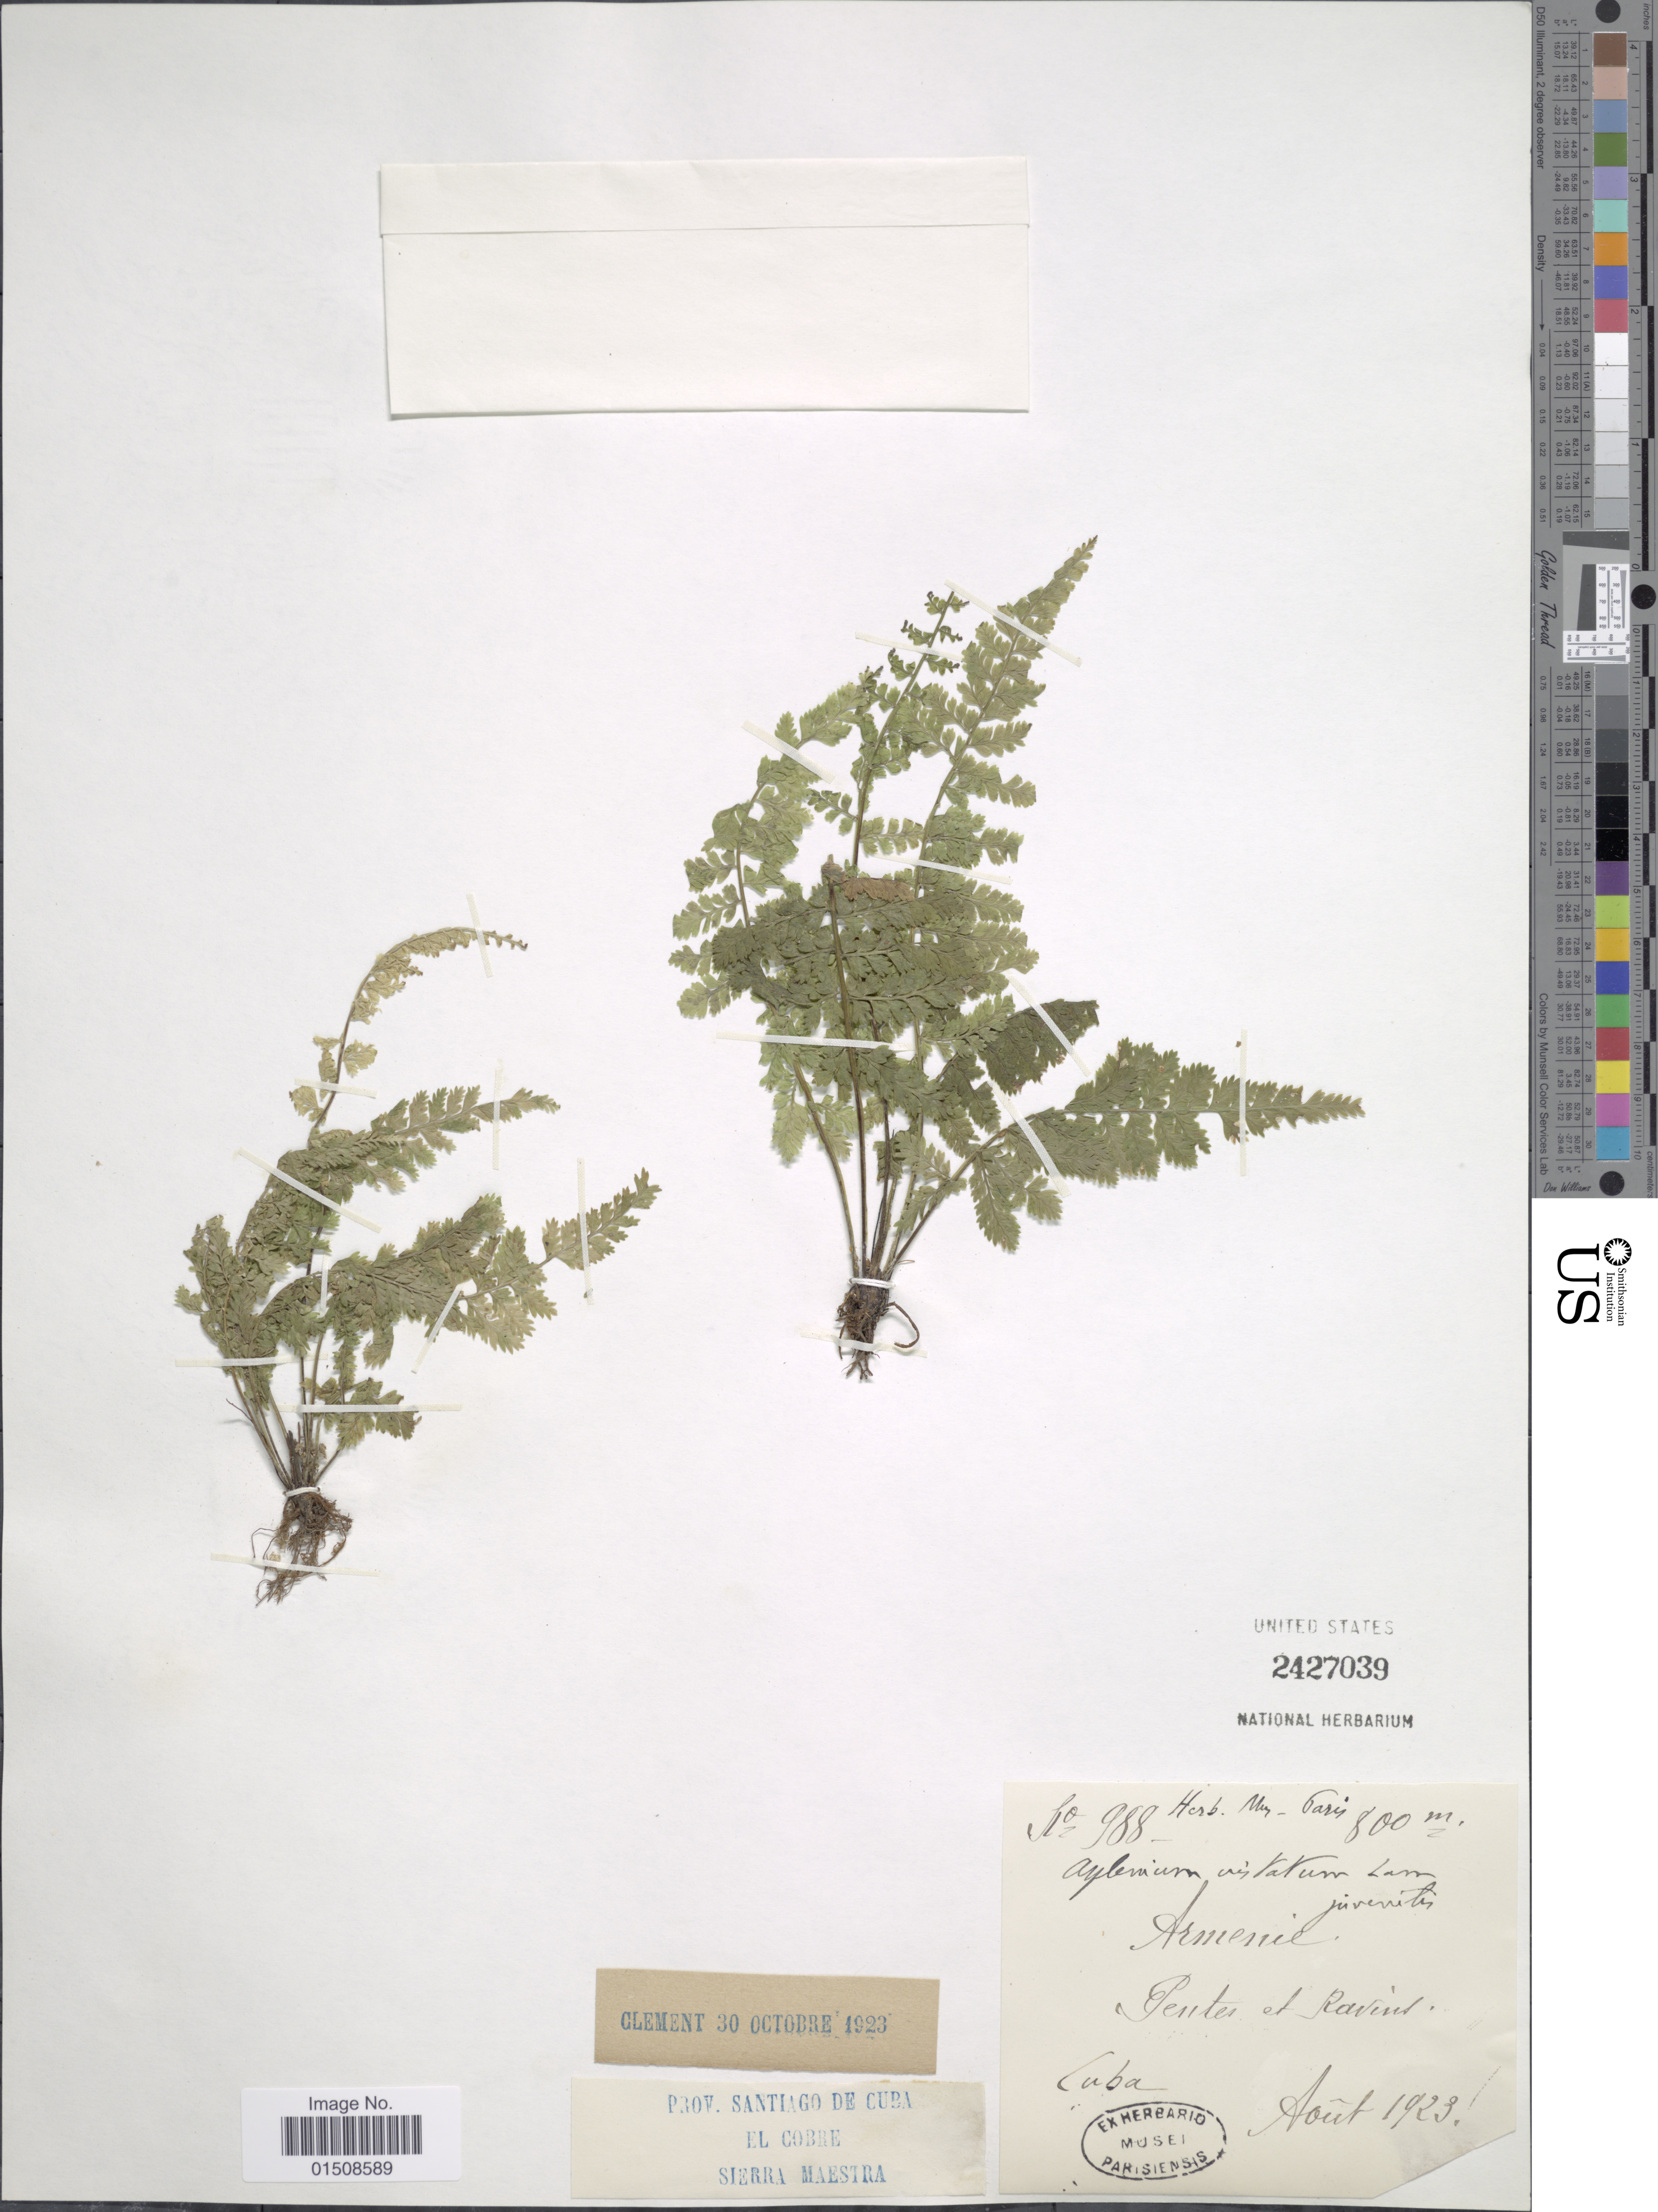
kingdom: Plantae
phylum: Tracheophyta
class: Polypodiopsida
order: Polypodiales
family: Aspleniaceae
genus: Asplenium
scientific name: Asplenium cristatum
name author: Lam.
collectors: ex herb. Mus. Paris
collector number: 988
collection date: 1923-08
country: Cuba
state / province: Santiago de Cuba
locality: El Cobre. Sierra Maestra, Armenie. Pentes et ravins.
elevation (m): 800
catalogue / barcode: US 2427039